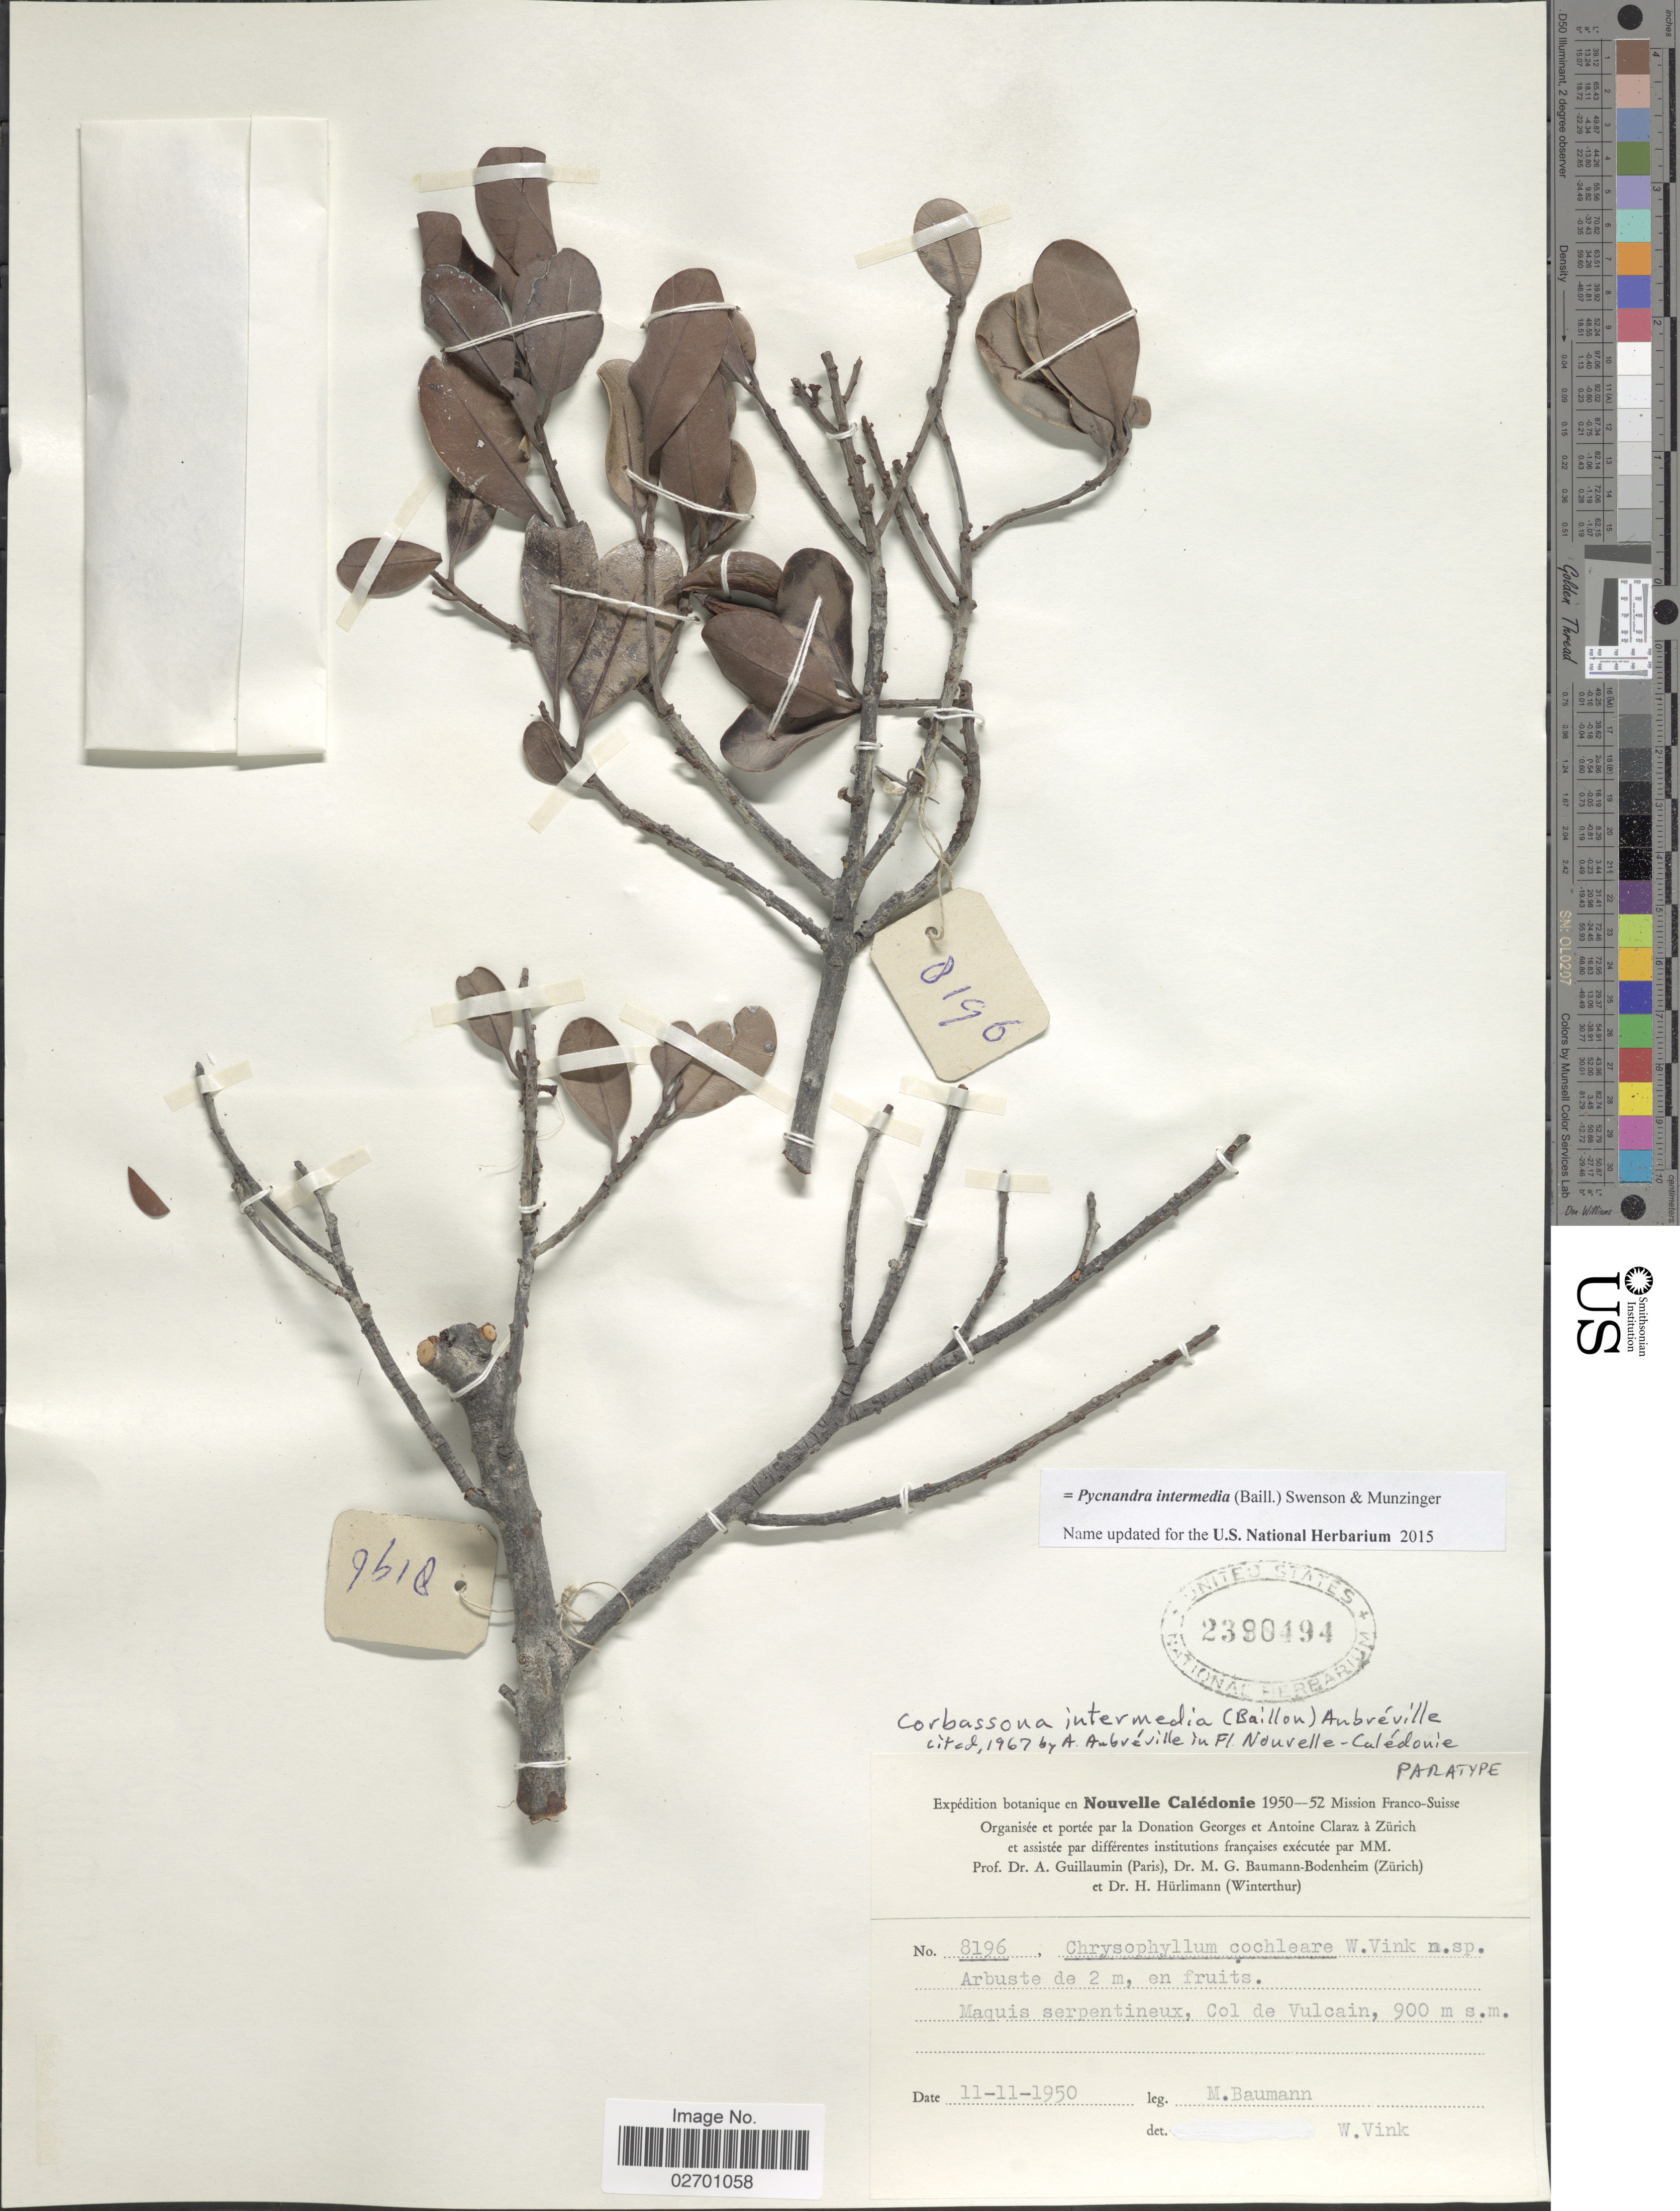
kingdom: Plantae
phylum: Tracheophyta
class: Magnoliopsida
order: Ericales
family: Sapotaceae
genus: Pycnandra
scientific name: Pycnandra intermedia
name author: (Baill.) Swenson & Munzinger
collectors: A. Baumann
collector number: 8196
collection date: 1950-11-11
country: New Caledonia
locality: Maquis serpentineux, Col de Vulcain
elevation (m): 900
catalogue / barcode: US 2390494